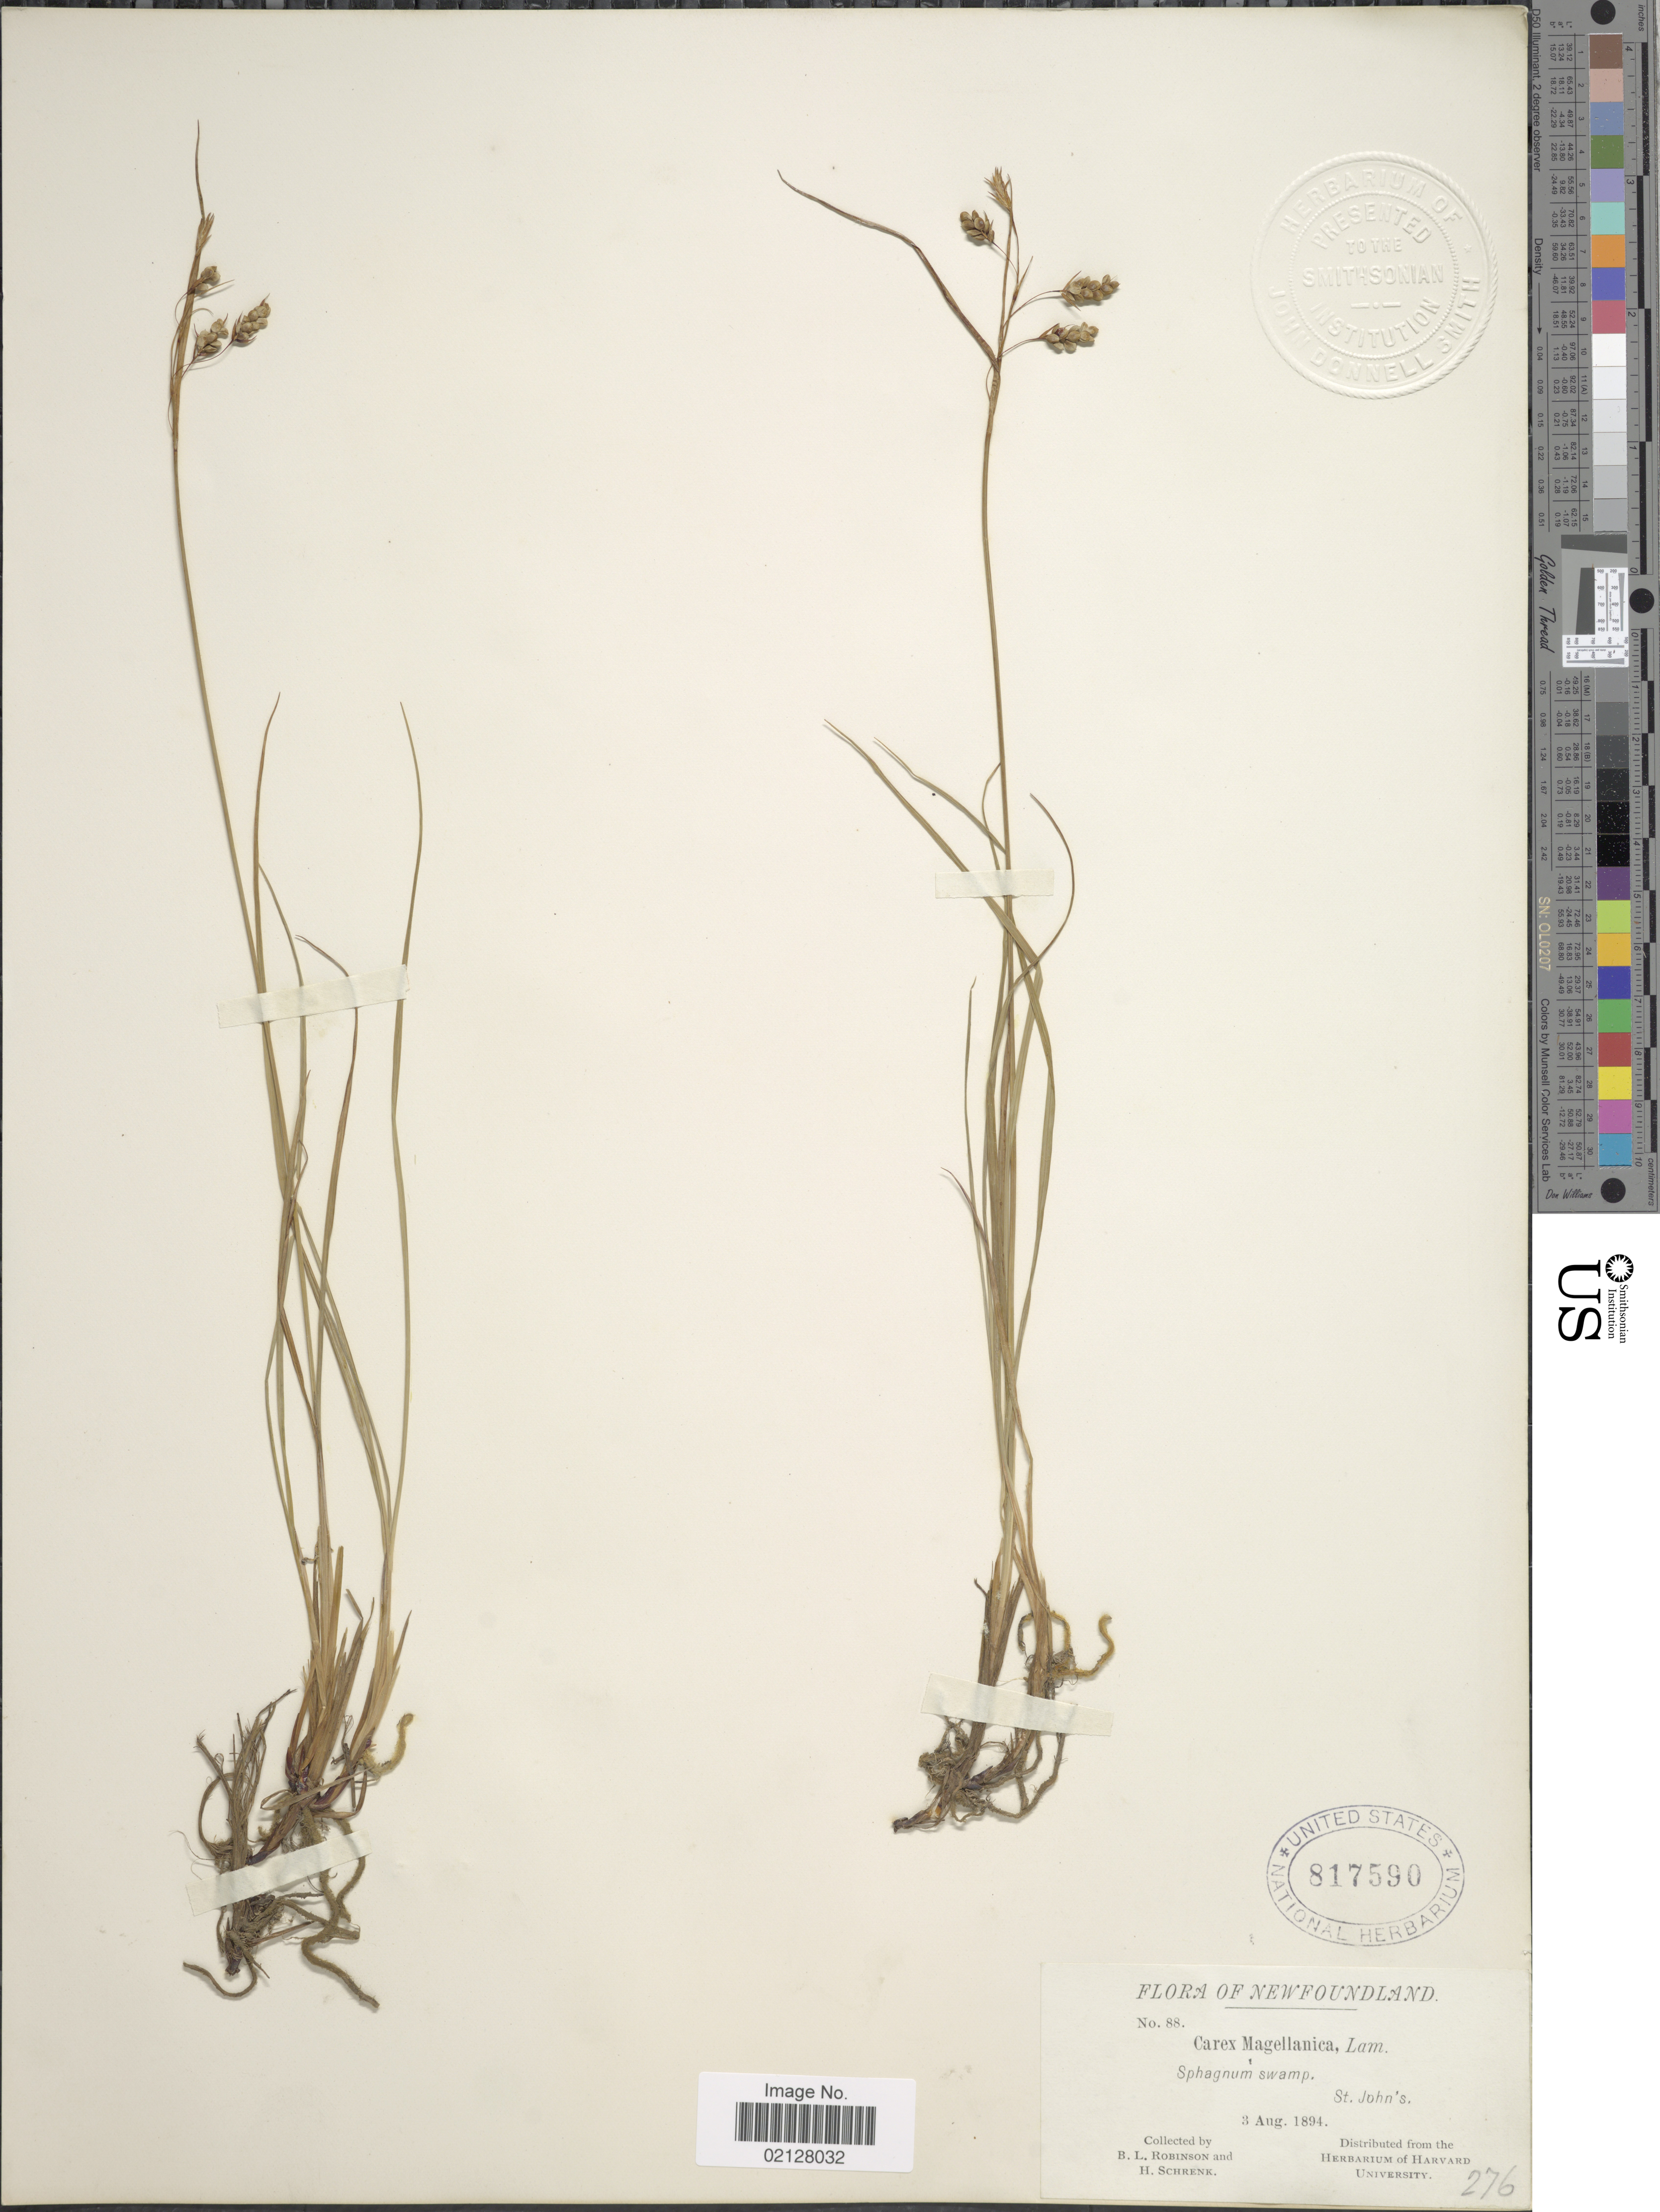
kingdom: Plantae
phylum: Tracheophyta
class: Liliopsida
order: Poales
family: Cyperaceae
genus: Carex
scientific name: Carex magellanica subsp. irrigua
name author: (Wahlenb.) Hiitonen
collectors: B. L. Robinson & H. v. Schrenk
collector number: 88/276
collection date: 1894-08-03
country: Canada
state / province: Newfoundland and Labrador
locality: Sphagnum swamp. St. John's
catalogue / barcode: US 817590